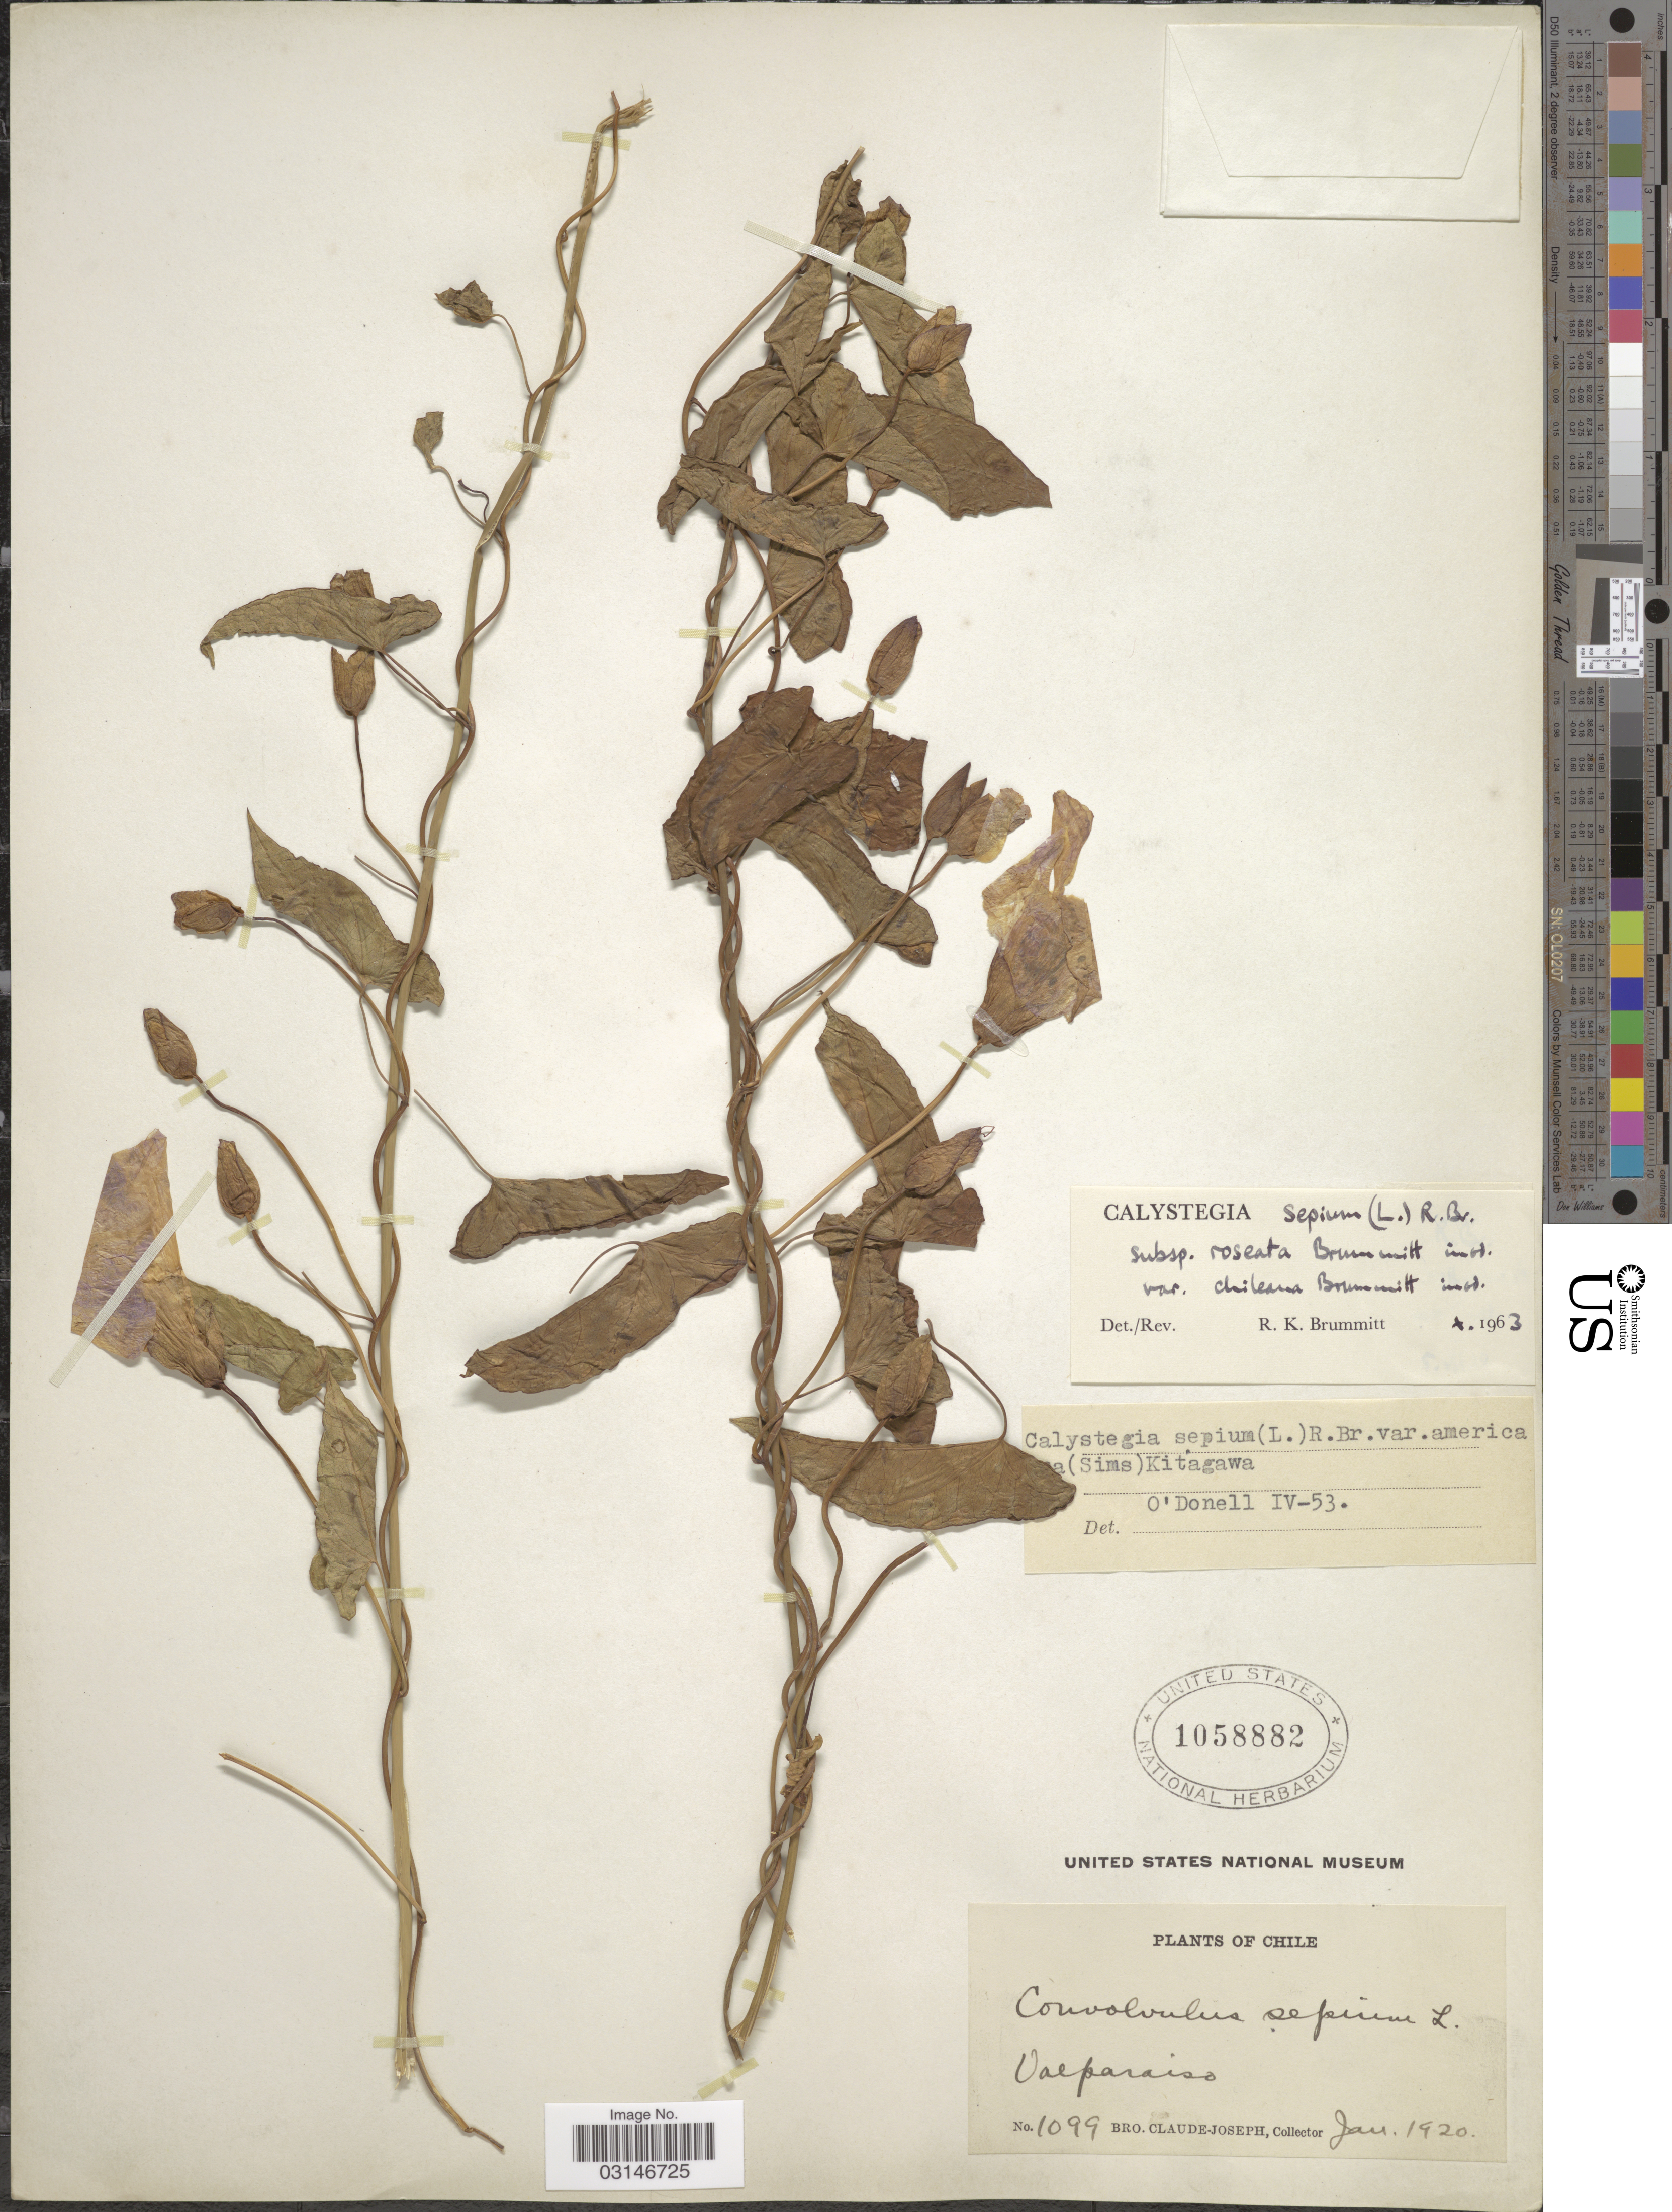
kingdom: Plantae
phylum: Tracheophyta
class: Magnoliopsida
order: Solanales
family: Convolvulaceae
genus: Calystegia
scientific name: Calystegia sepium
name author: (L.) R. Br.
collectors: Bro. Claude-Joseph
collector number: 1099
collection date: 1920-01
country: Chile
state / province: Valparaíso (V)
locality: Valparaiso.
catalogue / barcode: US 1058882